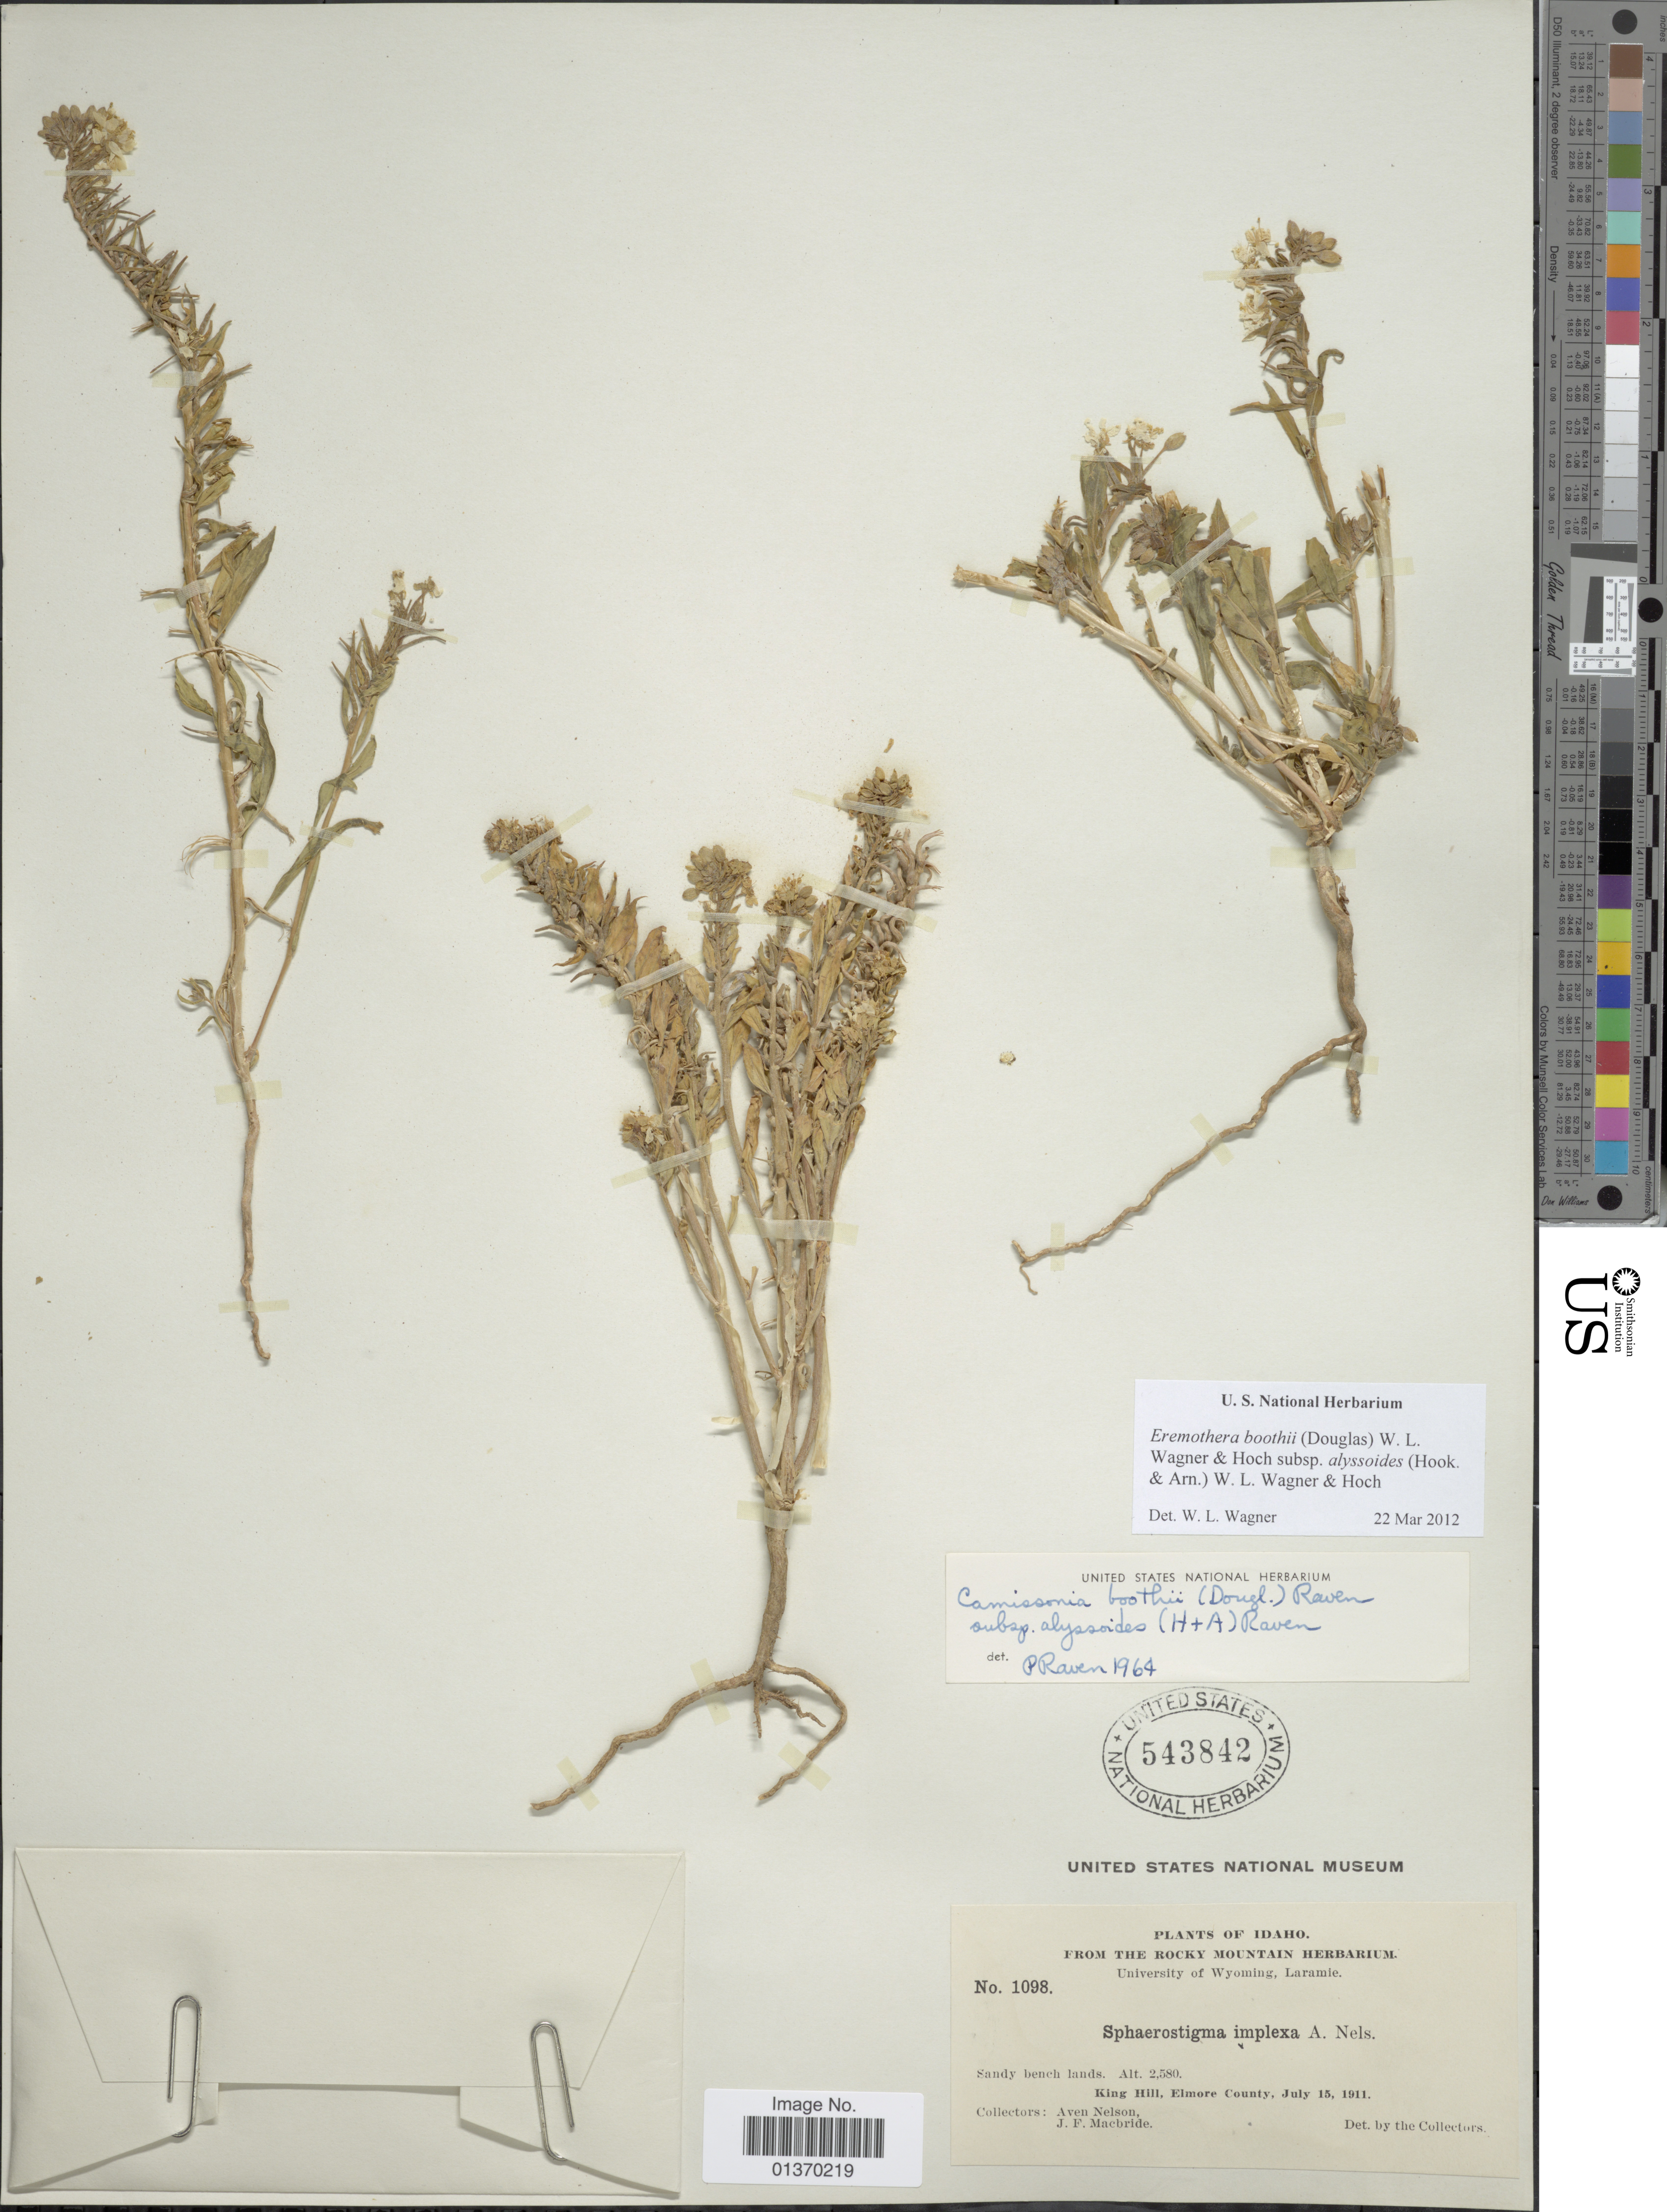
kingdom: Plantae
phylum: Tracheophyta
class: Magnoliopsida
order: Myrtales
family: Onagraceae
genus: Eremothera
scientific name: Eremothera boothii subsp. alyssoides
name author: (Hook. & Arn.) W.L. Wagner & Hoch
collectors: A. Nelson & J. F. Macbride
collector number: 1098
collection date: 1911-07-15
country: United States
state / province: Idaho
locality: King Hill, Elmore County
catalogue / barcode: US 543842